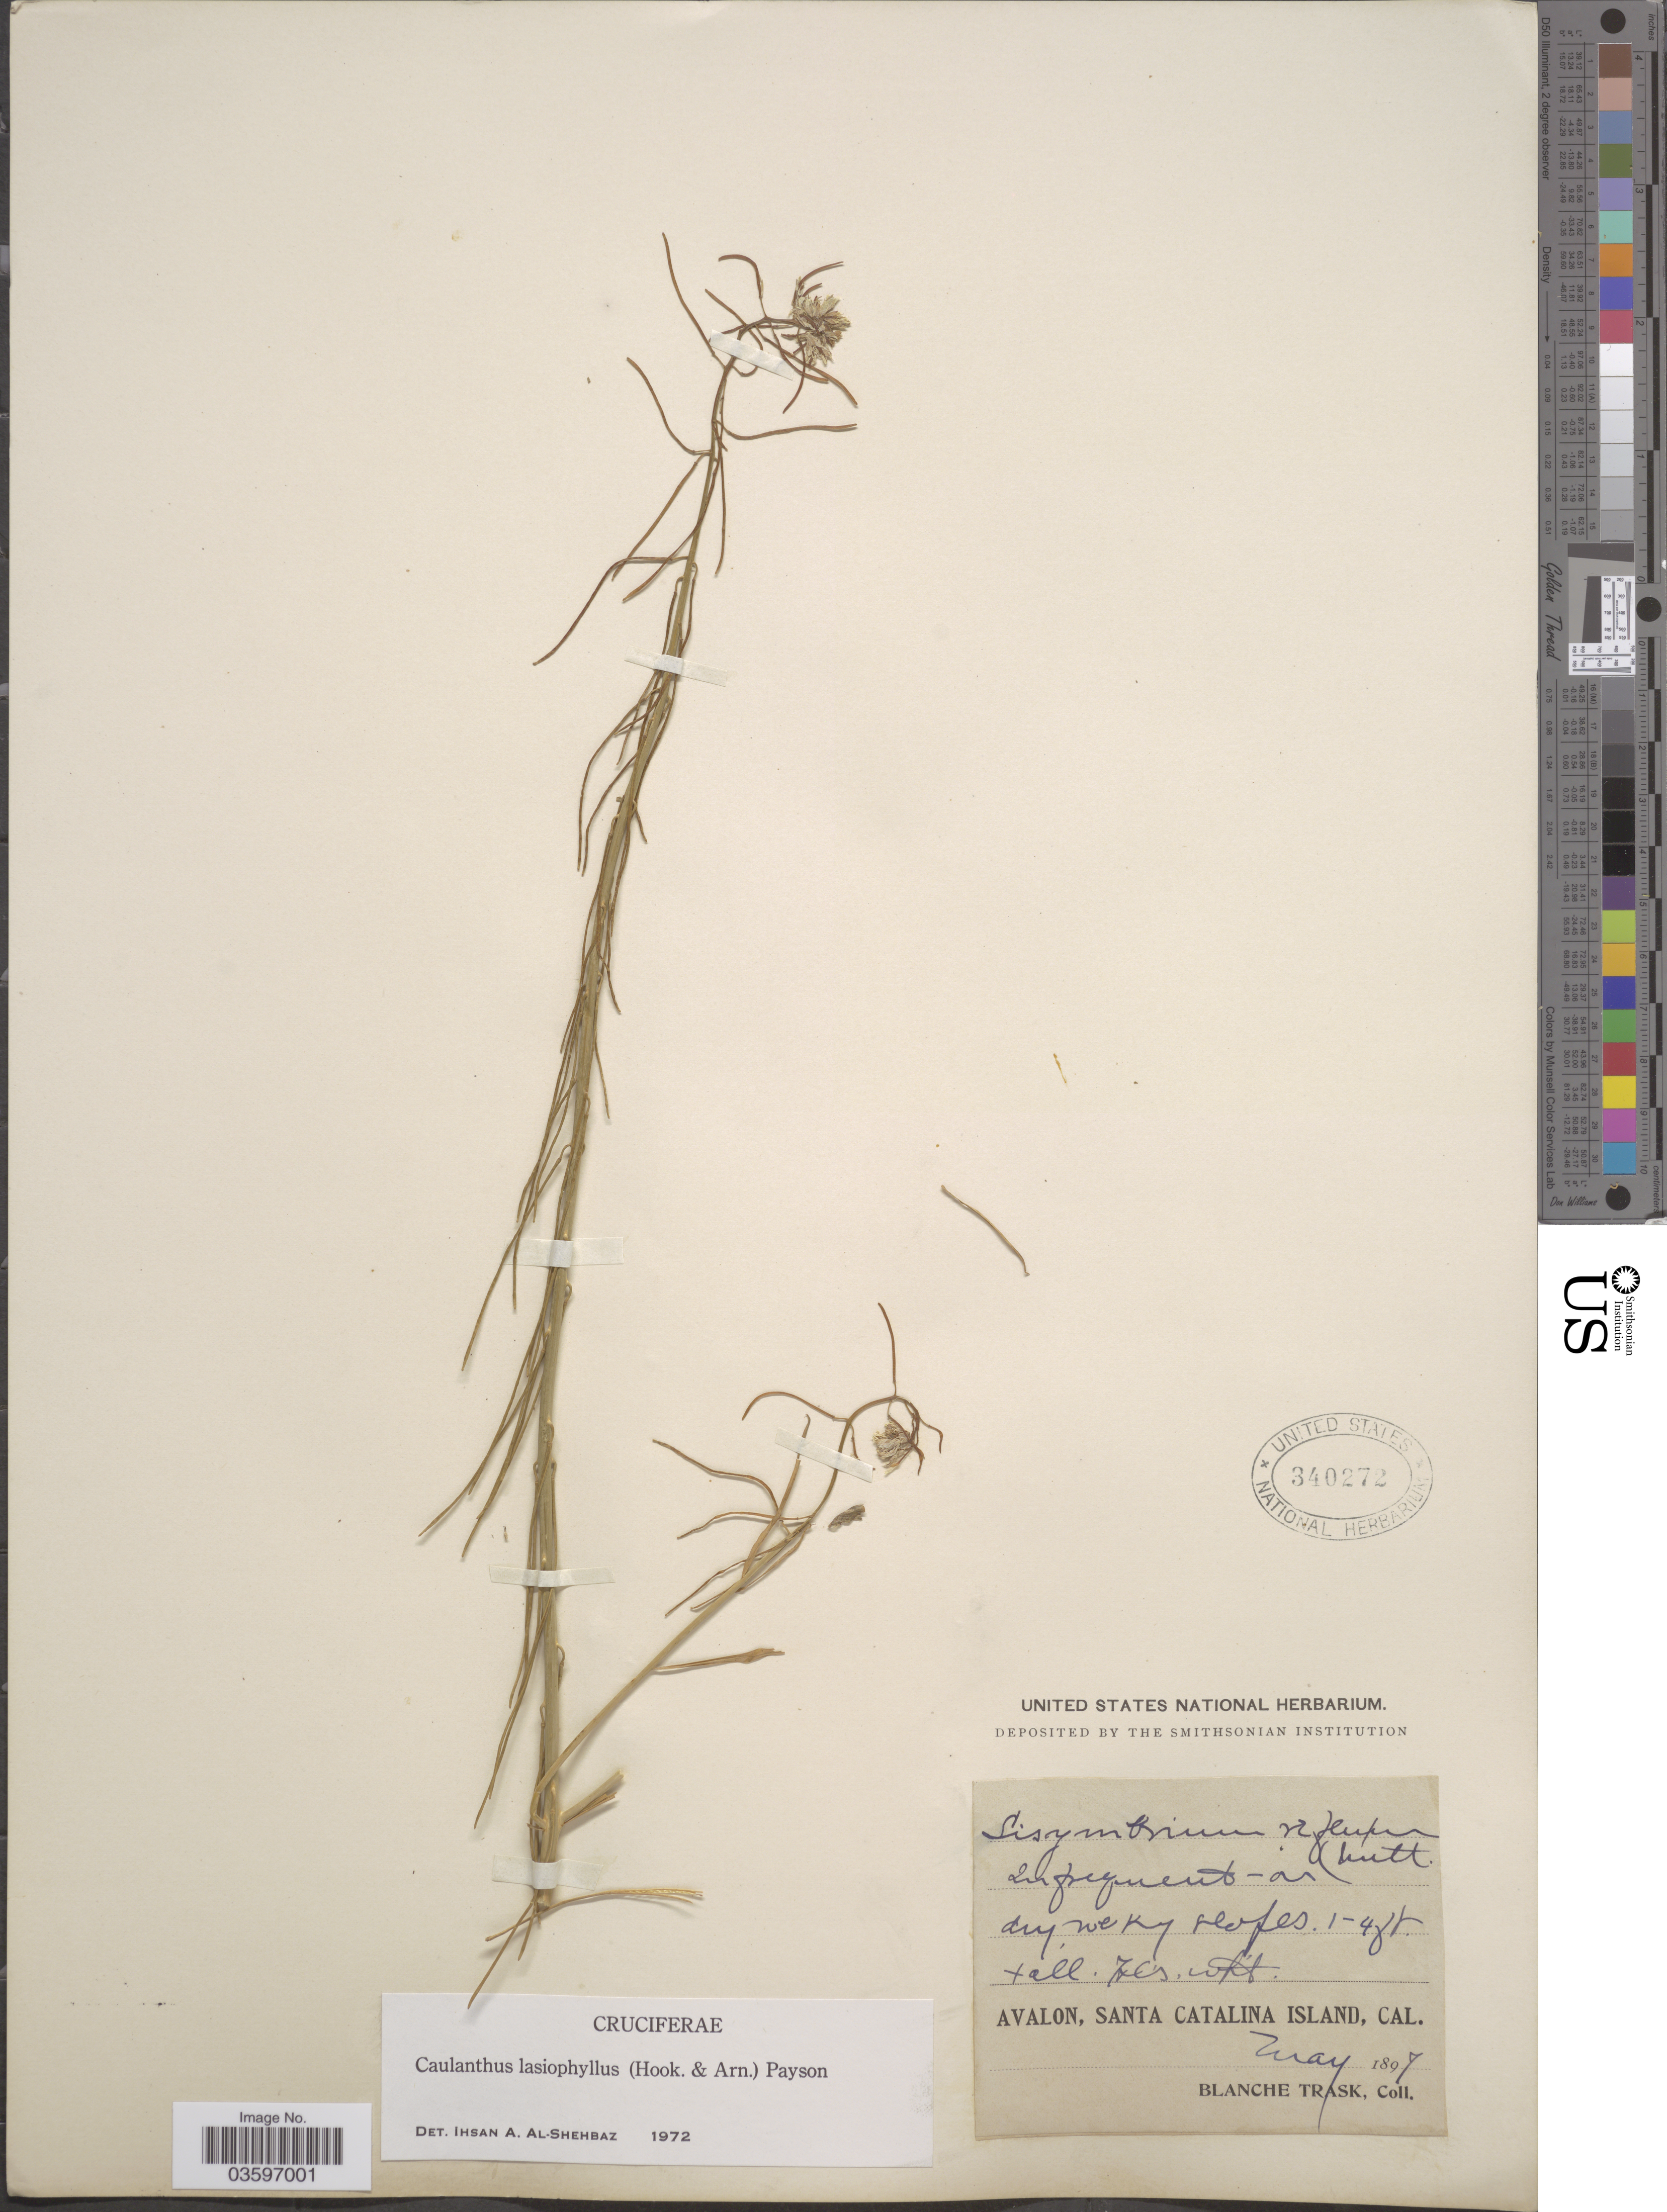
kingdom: Plantae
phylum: Tracheophyta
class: Magnoliopsida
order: Brassicales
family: Brassicaceae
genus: Caulanthus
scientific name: Caulanthus lasiophyllus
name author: (Hook. & Arn.) Payson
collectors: B. Trask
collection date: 1897-05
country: United States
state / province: California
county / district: Los Angeles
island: Santa Catalina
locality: Avalon, Santa Catalina Island.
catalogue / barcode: US 340272